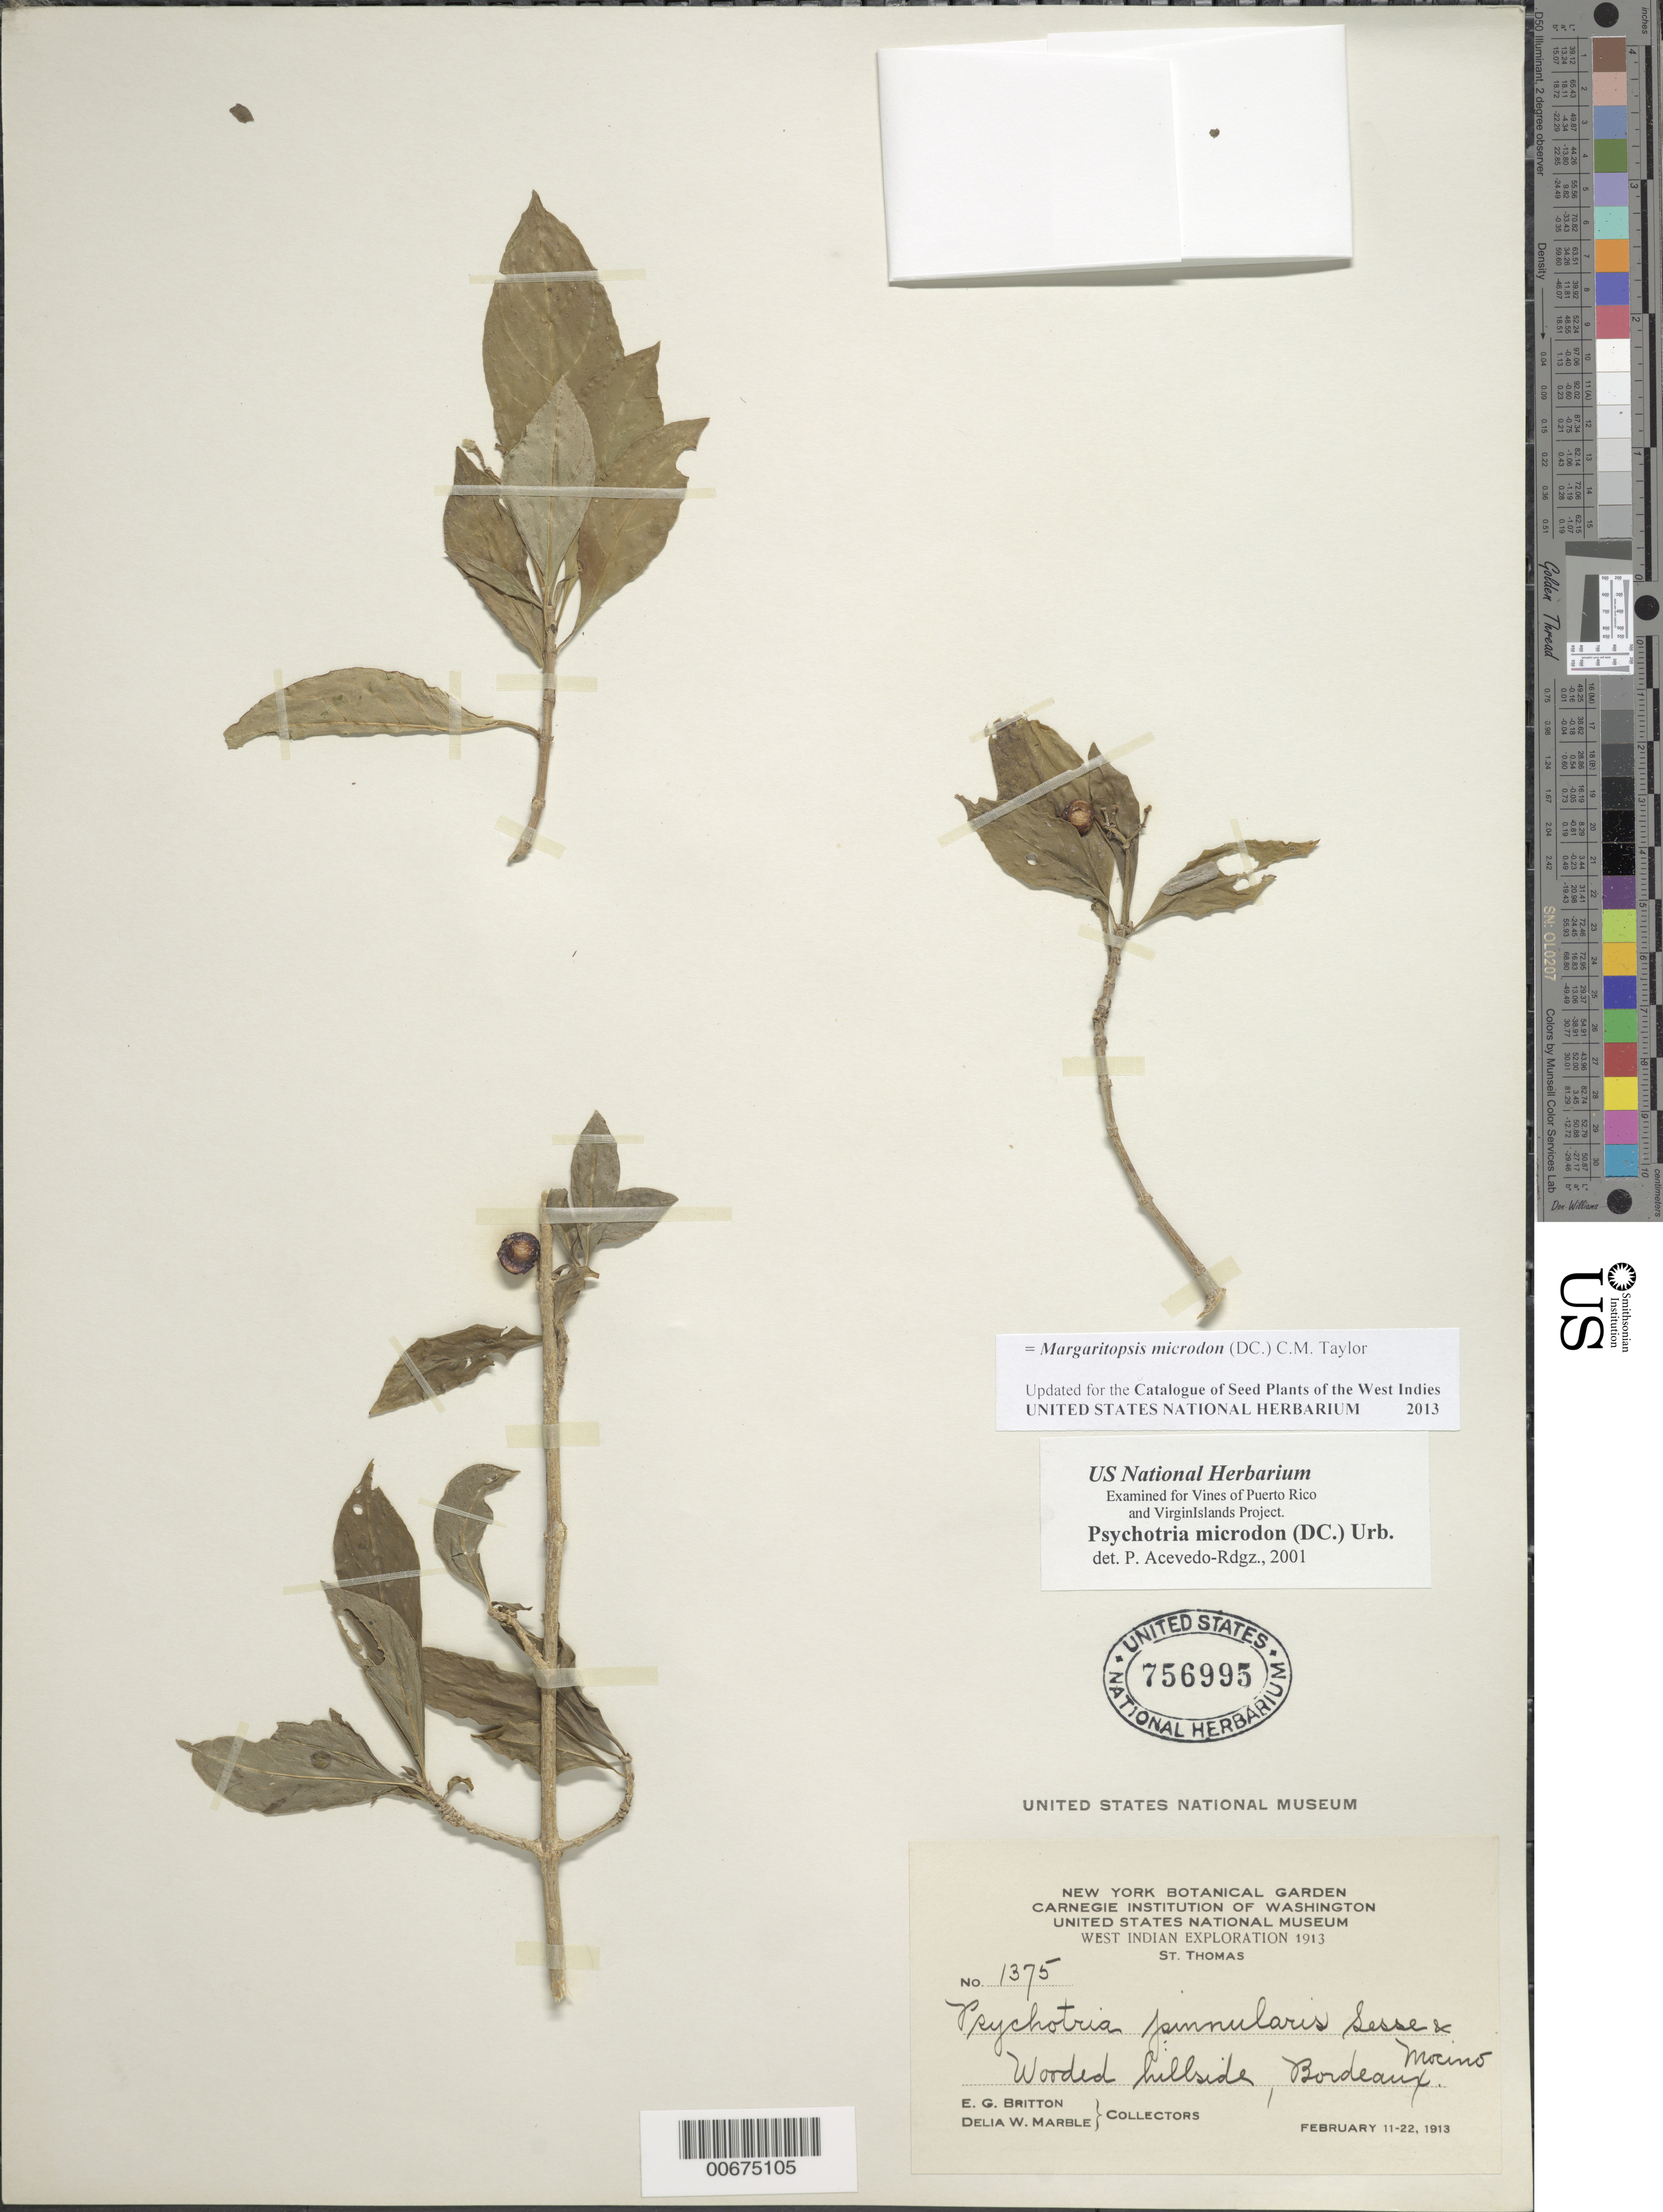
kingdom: Plantae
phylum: Tracheophyta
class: Magnoliopsida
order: Gentianales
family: Rubiaceae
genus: Margaritopsis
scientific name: Margaritopsis microdon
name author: (DC.) C.M. Taylor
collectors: N. Britton & D. W. Marble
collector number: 1375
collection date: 1913-02-11/1913-02-22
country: U.S. Virgin Islands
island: St. Thomas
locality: Bordeaux.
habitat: Wooded hillside.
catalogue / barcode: US 756995